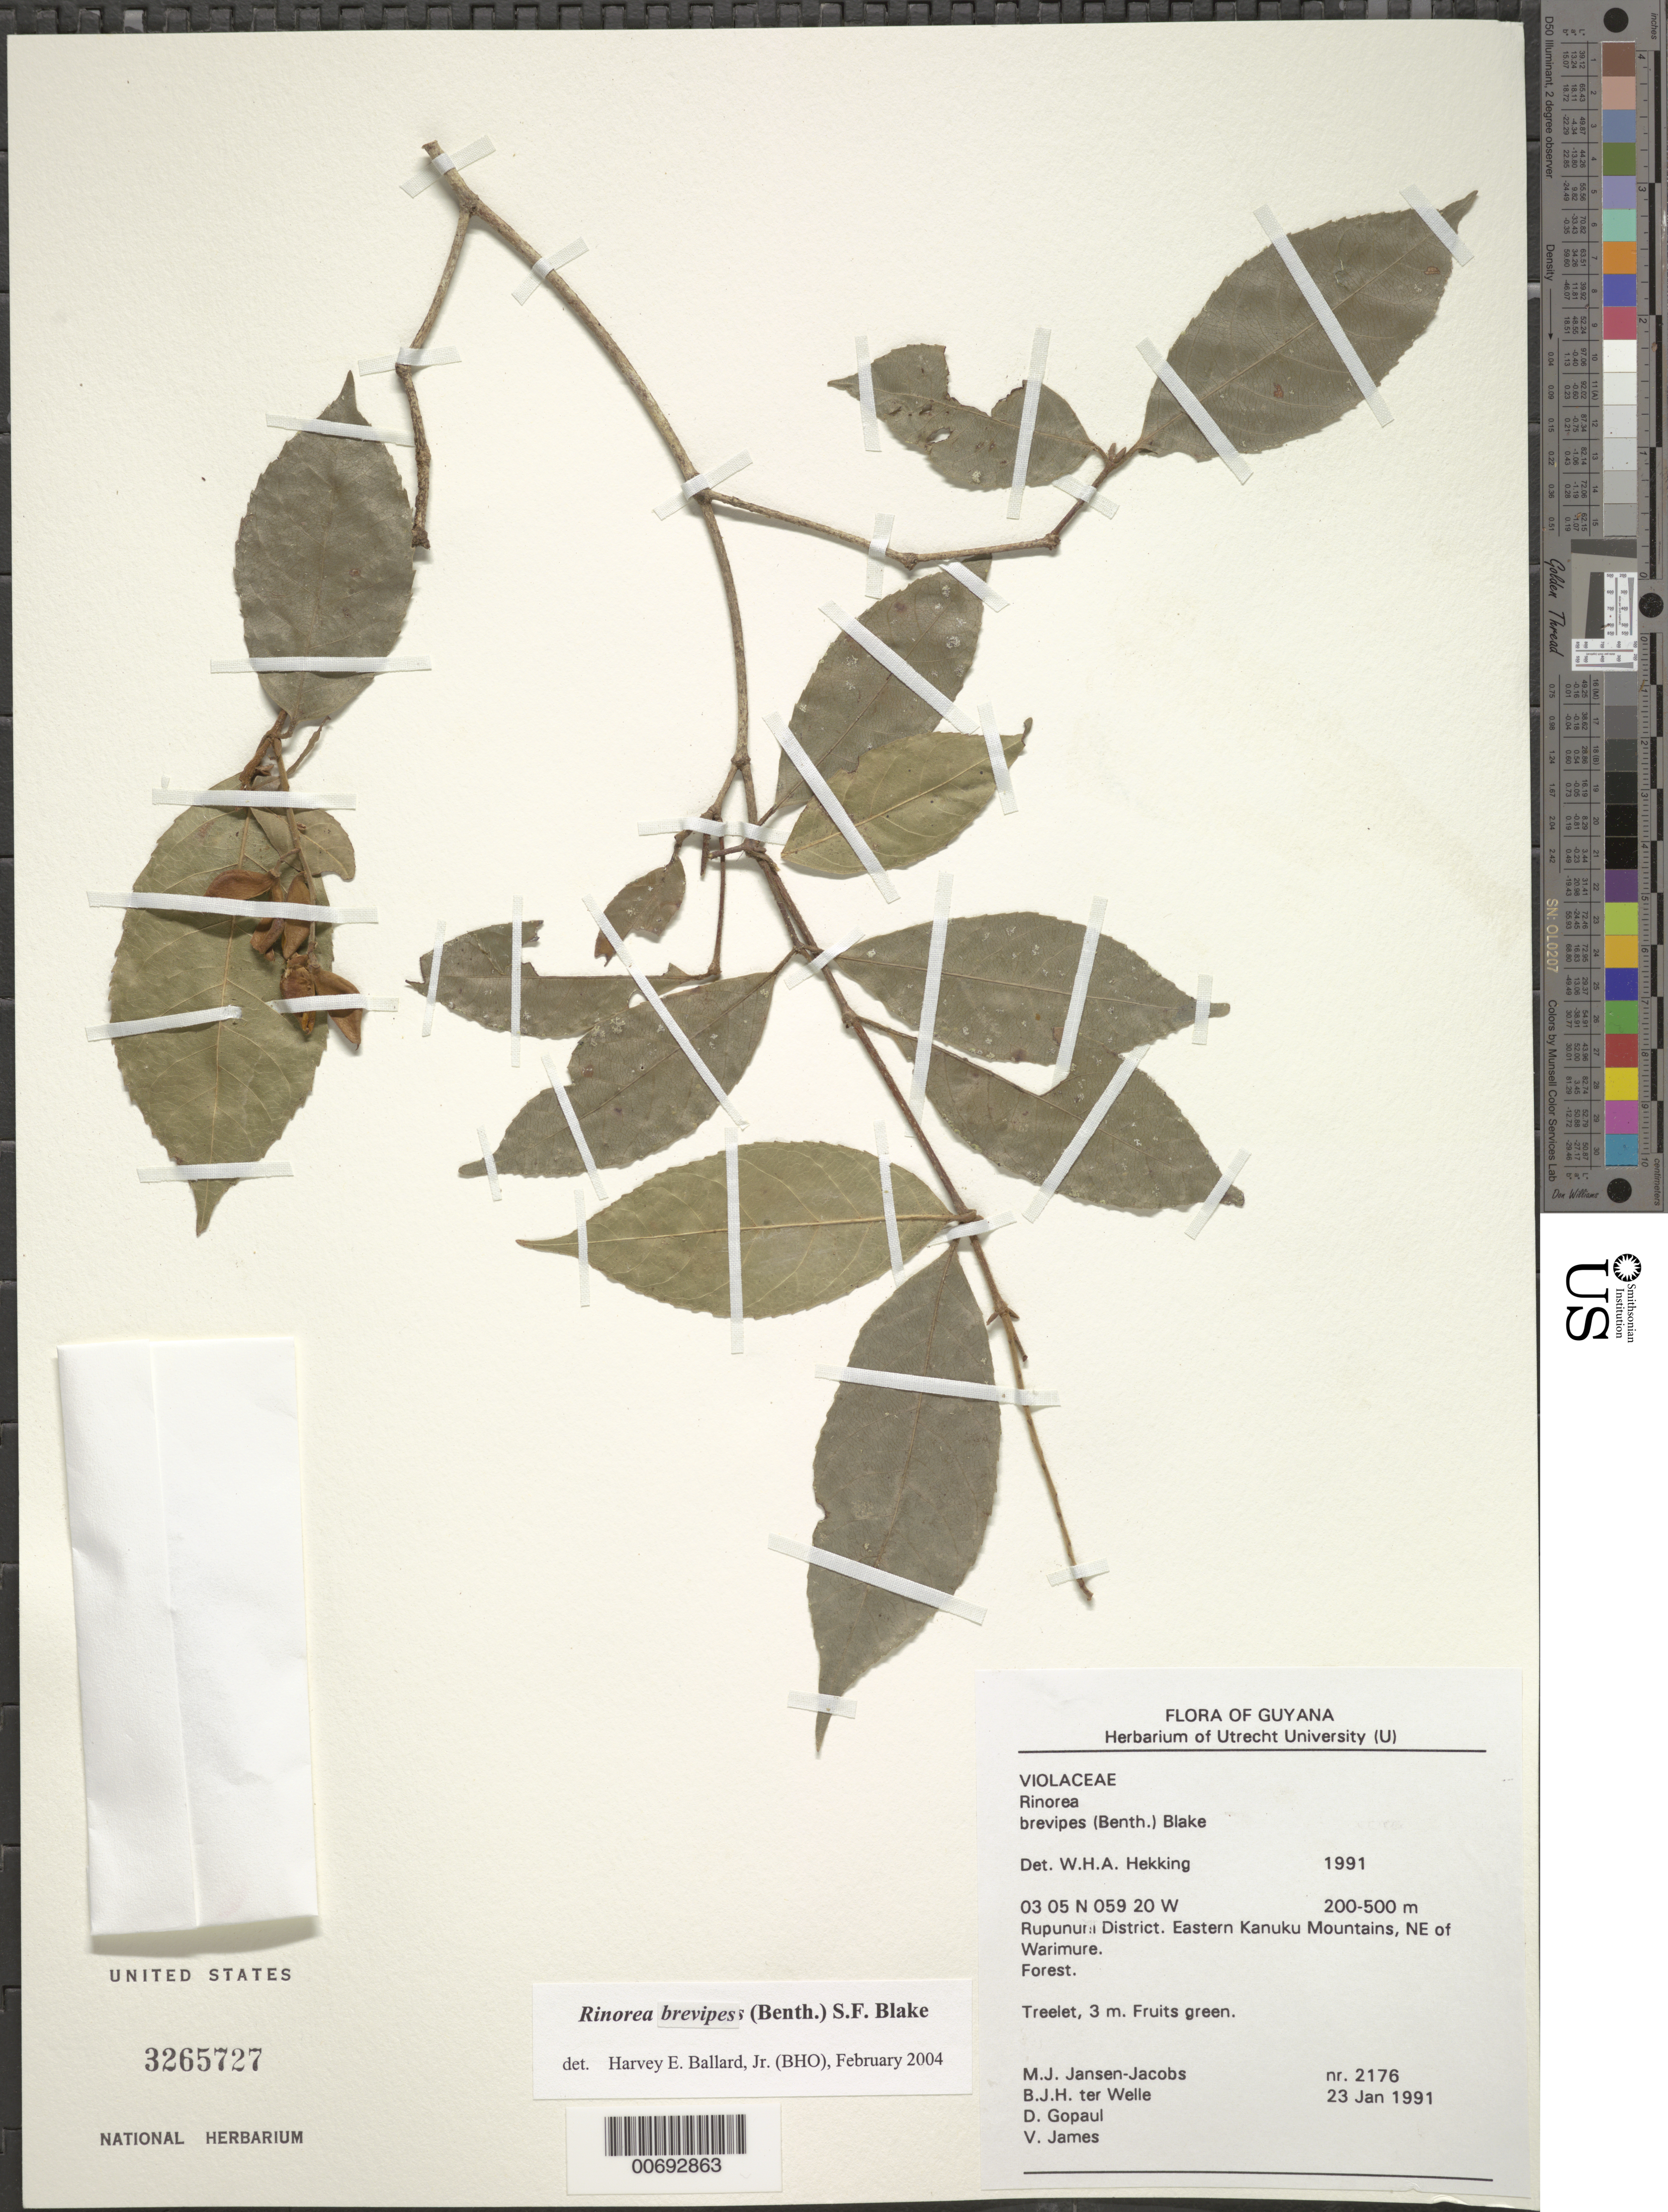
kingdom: Plantae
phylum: Tracheophyta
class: Magnoliopsida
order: Malpighiales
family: Violaceae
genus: Rinorea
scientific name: Rinorea brevipes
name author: (Benth.) S.F. Blake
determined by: Ballard, Harvey E.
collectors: M. J. Jansen-Jacobs, B. Welle, D. Gopaul & V. James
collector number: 2176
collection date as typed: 23-Jan-91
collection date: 1991-01-23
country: Guyana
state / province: U. Takutu-U. Essequibo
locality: Warimure, NE of, eastern Kanuku Mts., Rupununi District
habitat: Forest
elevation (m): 200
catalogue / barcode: US 3265727